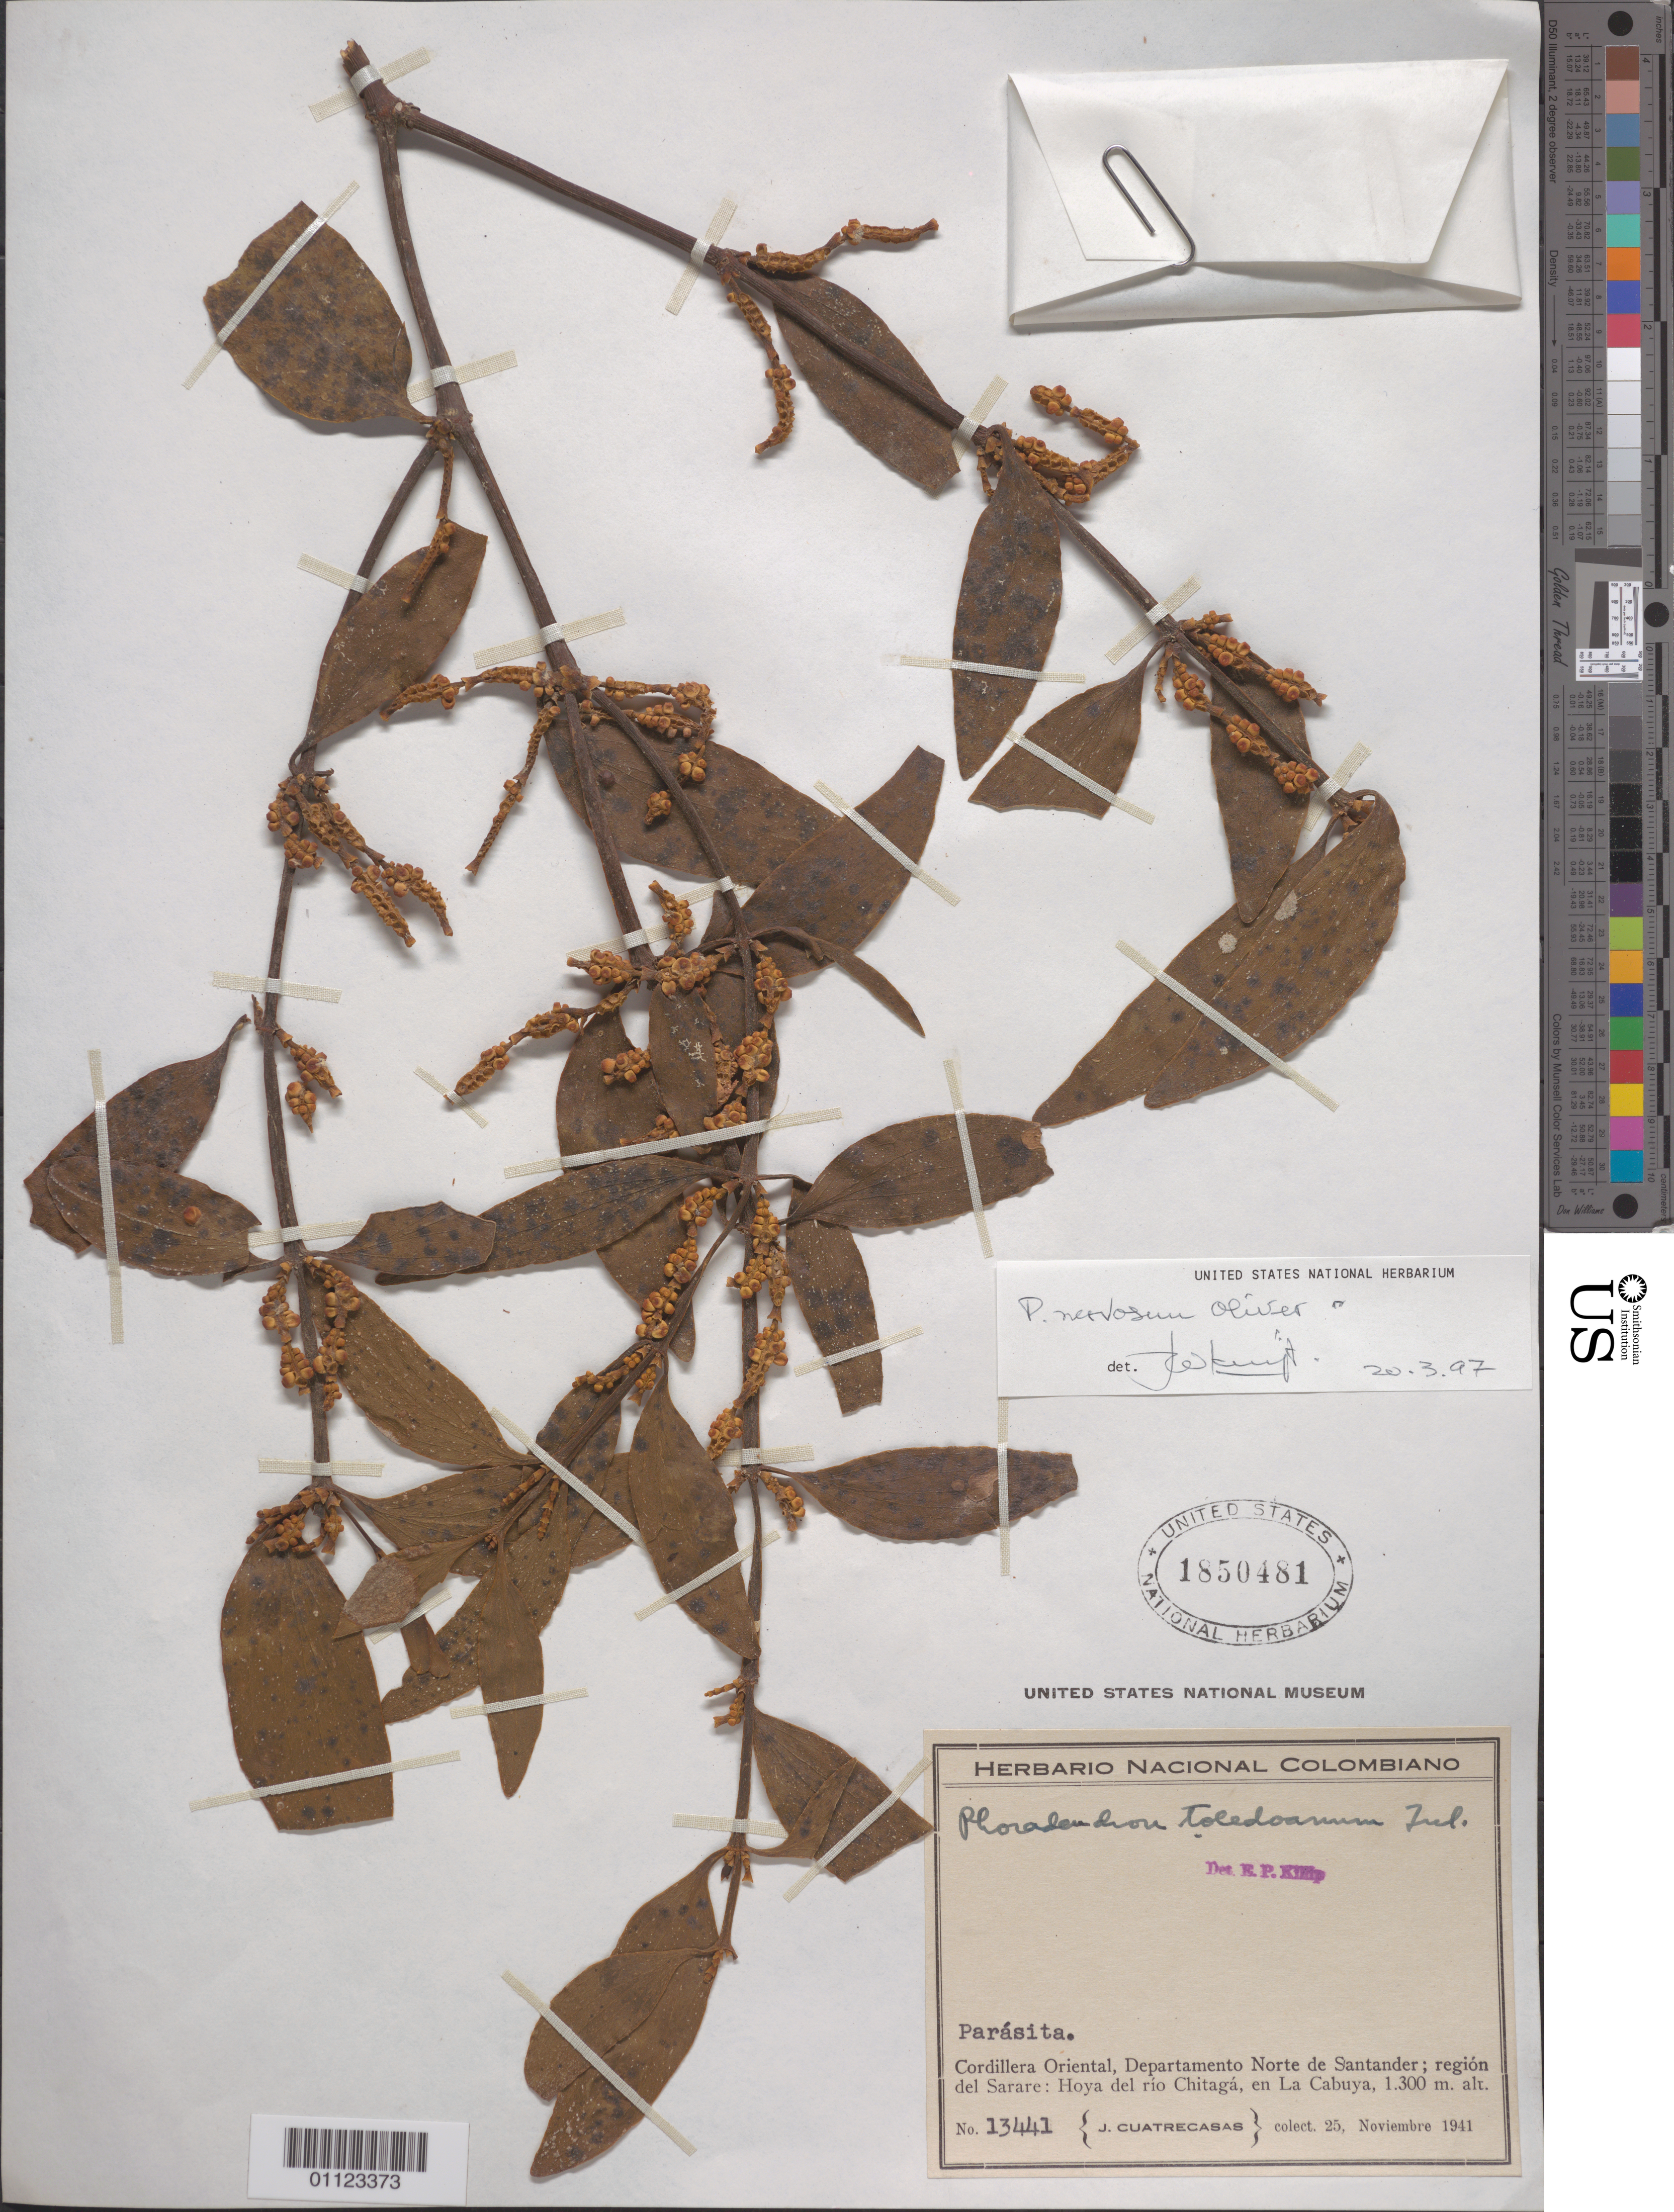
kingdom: Plantae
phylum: Tracheophyta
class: Magnoliopsida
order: Santalales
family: Viscaceae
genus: Phoradendron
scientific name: Phoradendron nervosum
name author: Oliv.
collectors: J. Cuatrecasas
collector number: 13441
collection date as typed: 25 Nov 1941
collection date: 1941-11-25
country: Colombia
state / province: Norte de Santander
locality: Cordillera Oriental, región del Sarare: Hoya del Rio Chitaga, en La Cubuya.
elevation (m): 1300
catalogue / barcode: US 1850481